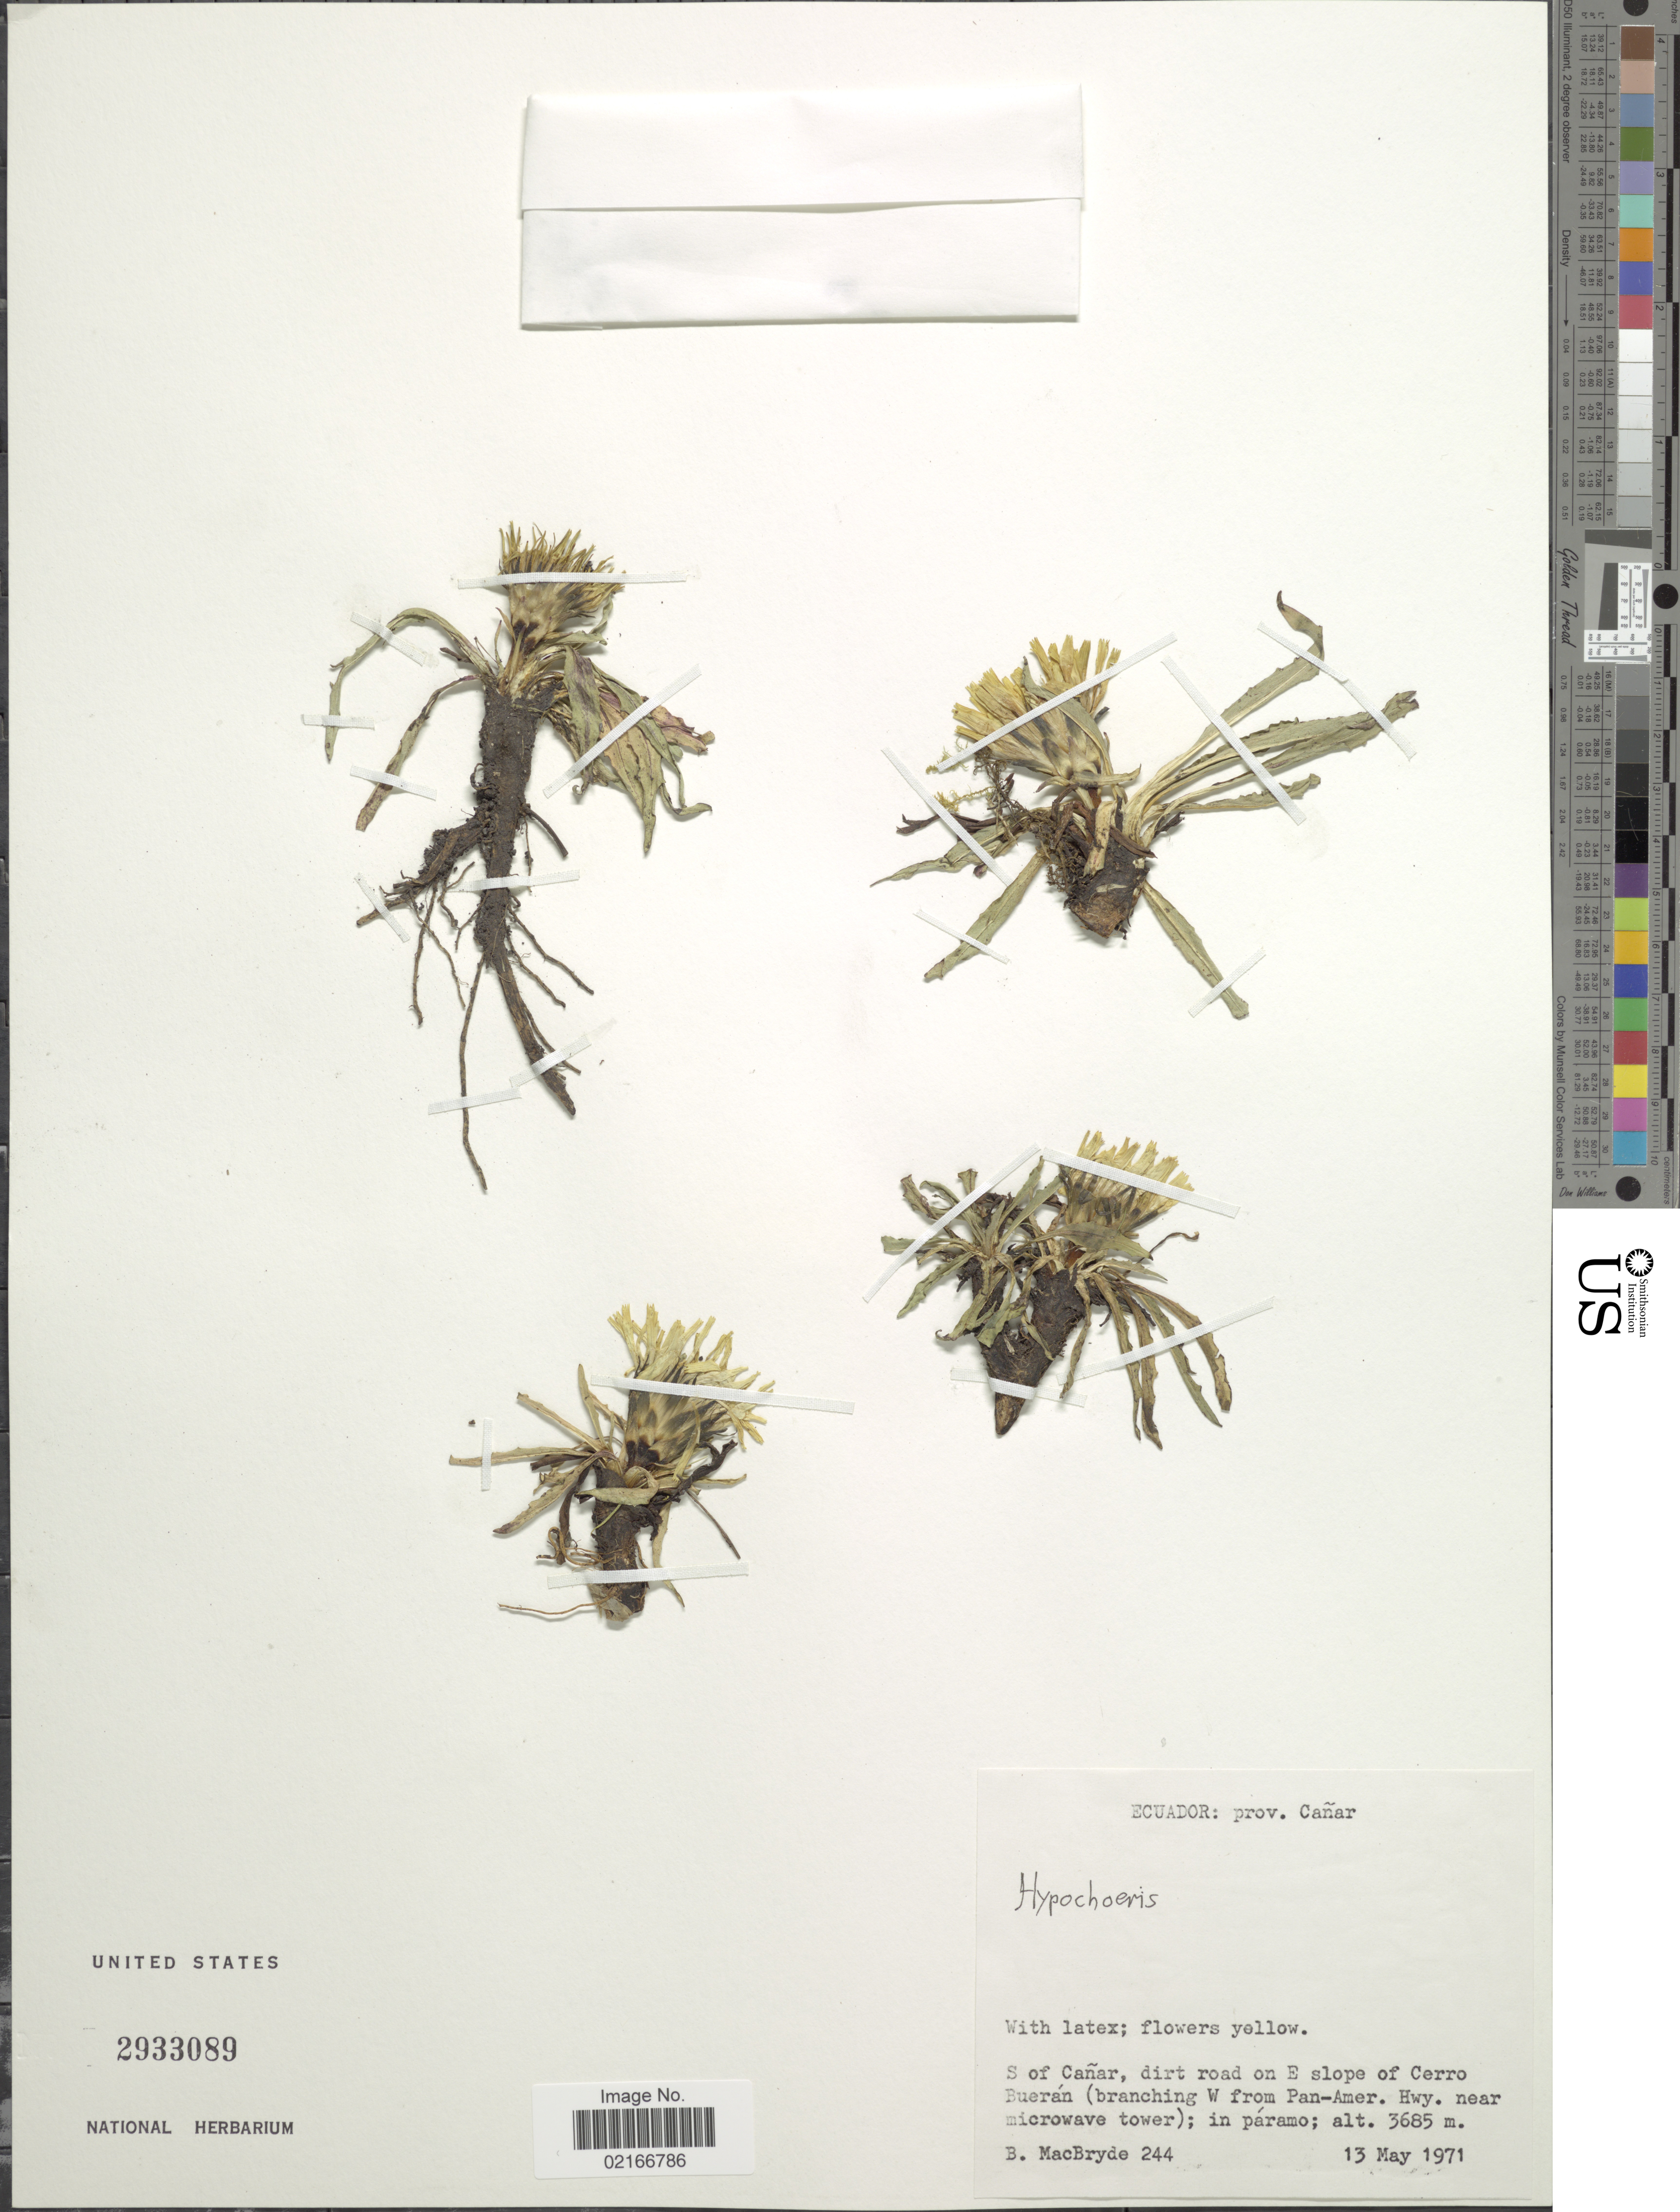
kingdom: Plantae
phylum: Tracheophyta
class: Magnoliopsida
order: Asterales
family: Asteraceae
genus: Hypochaeris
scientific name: Hypochaeris sessiflora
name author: Kunth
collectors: B. MacBryde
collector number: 244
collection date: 1971-05-13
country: Ecuador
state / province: Cañar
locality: S of Cañar, dirt road on E slope of Cerro Ruerán (branching W from Pan-Amer. Hwy. near microwave tower)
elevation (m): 3685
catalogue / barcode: US 2933089